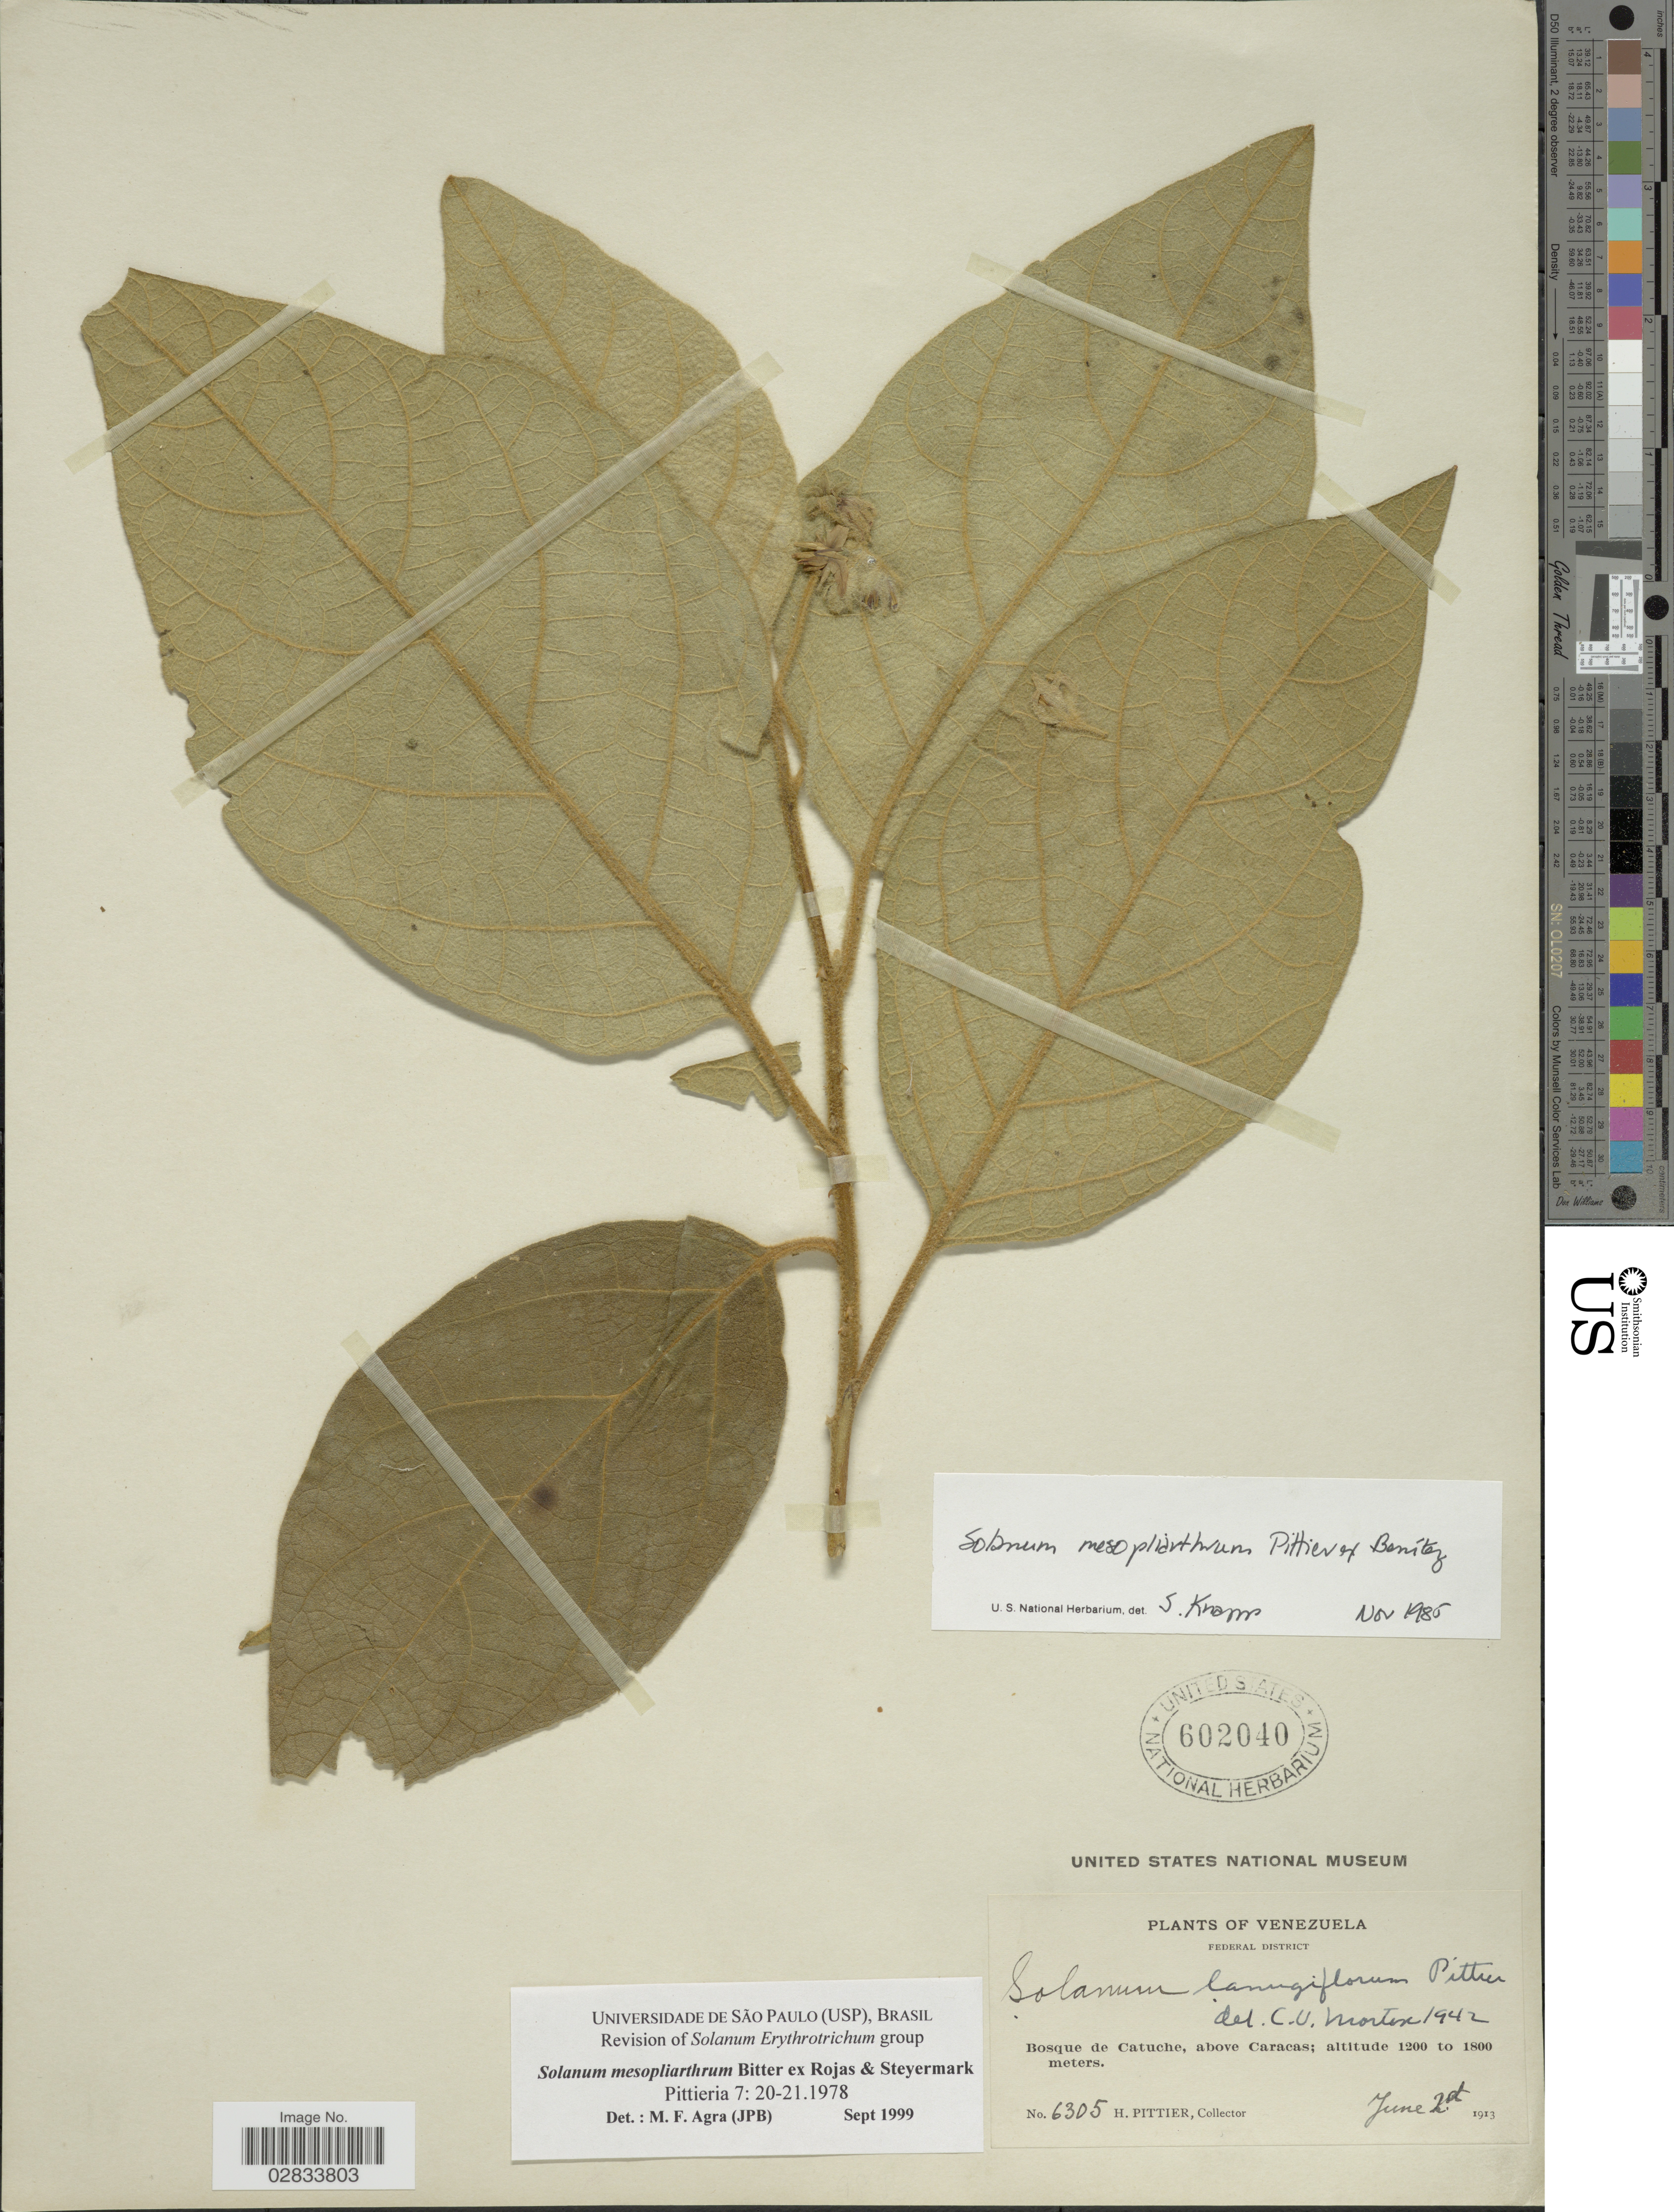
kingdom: Plantae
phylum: Tracheophyta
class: Magnoliopsida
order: Solanales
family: Solanaceae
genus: Solanum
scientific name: Solanum mesopliarthrum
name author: Bitter ex F. Rojas & Steyerm.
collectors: H. F. Pittier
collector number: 6305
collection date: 1913-06-02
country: Venezuela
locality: Bosque de Catuche, above Caracas. Federal District.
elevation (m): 1200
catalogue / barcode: US 602040